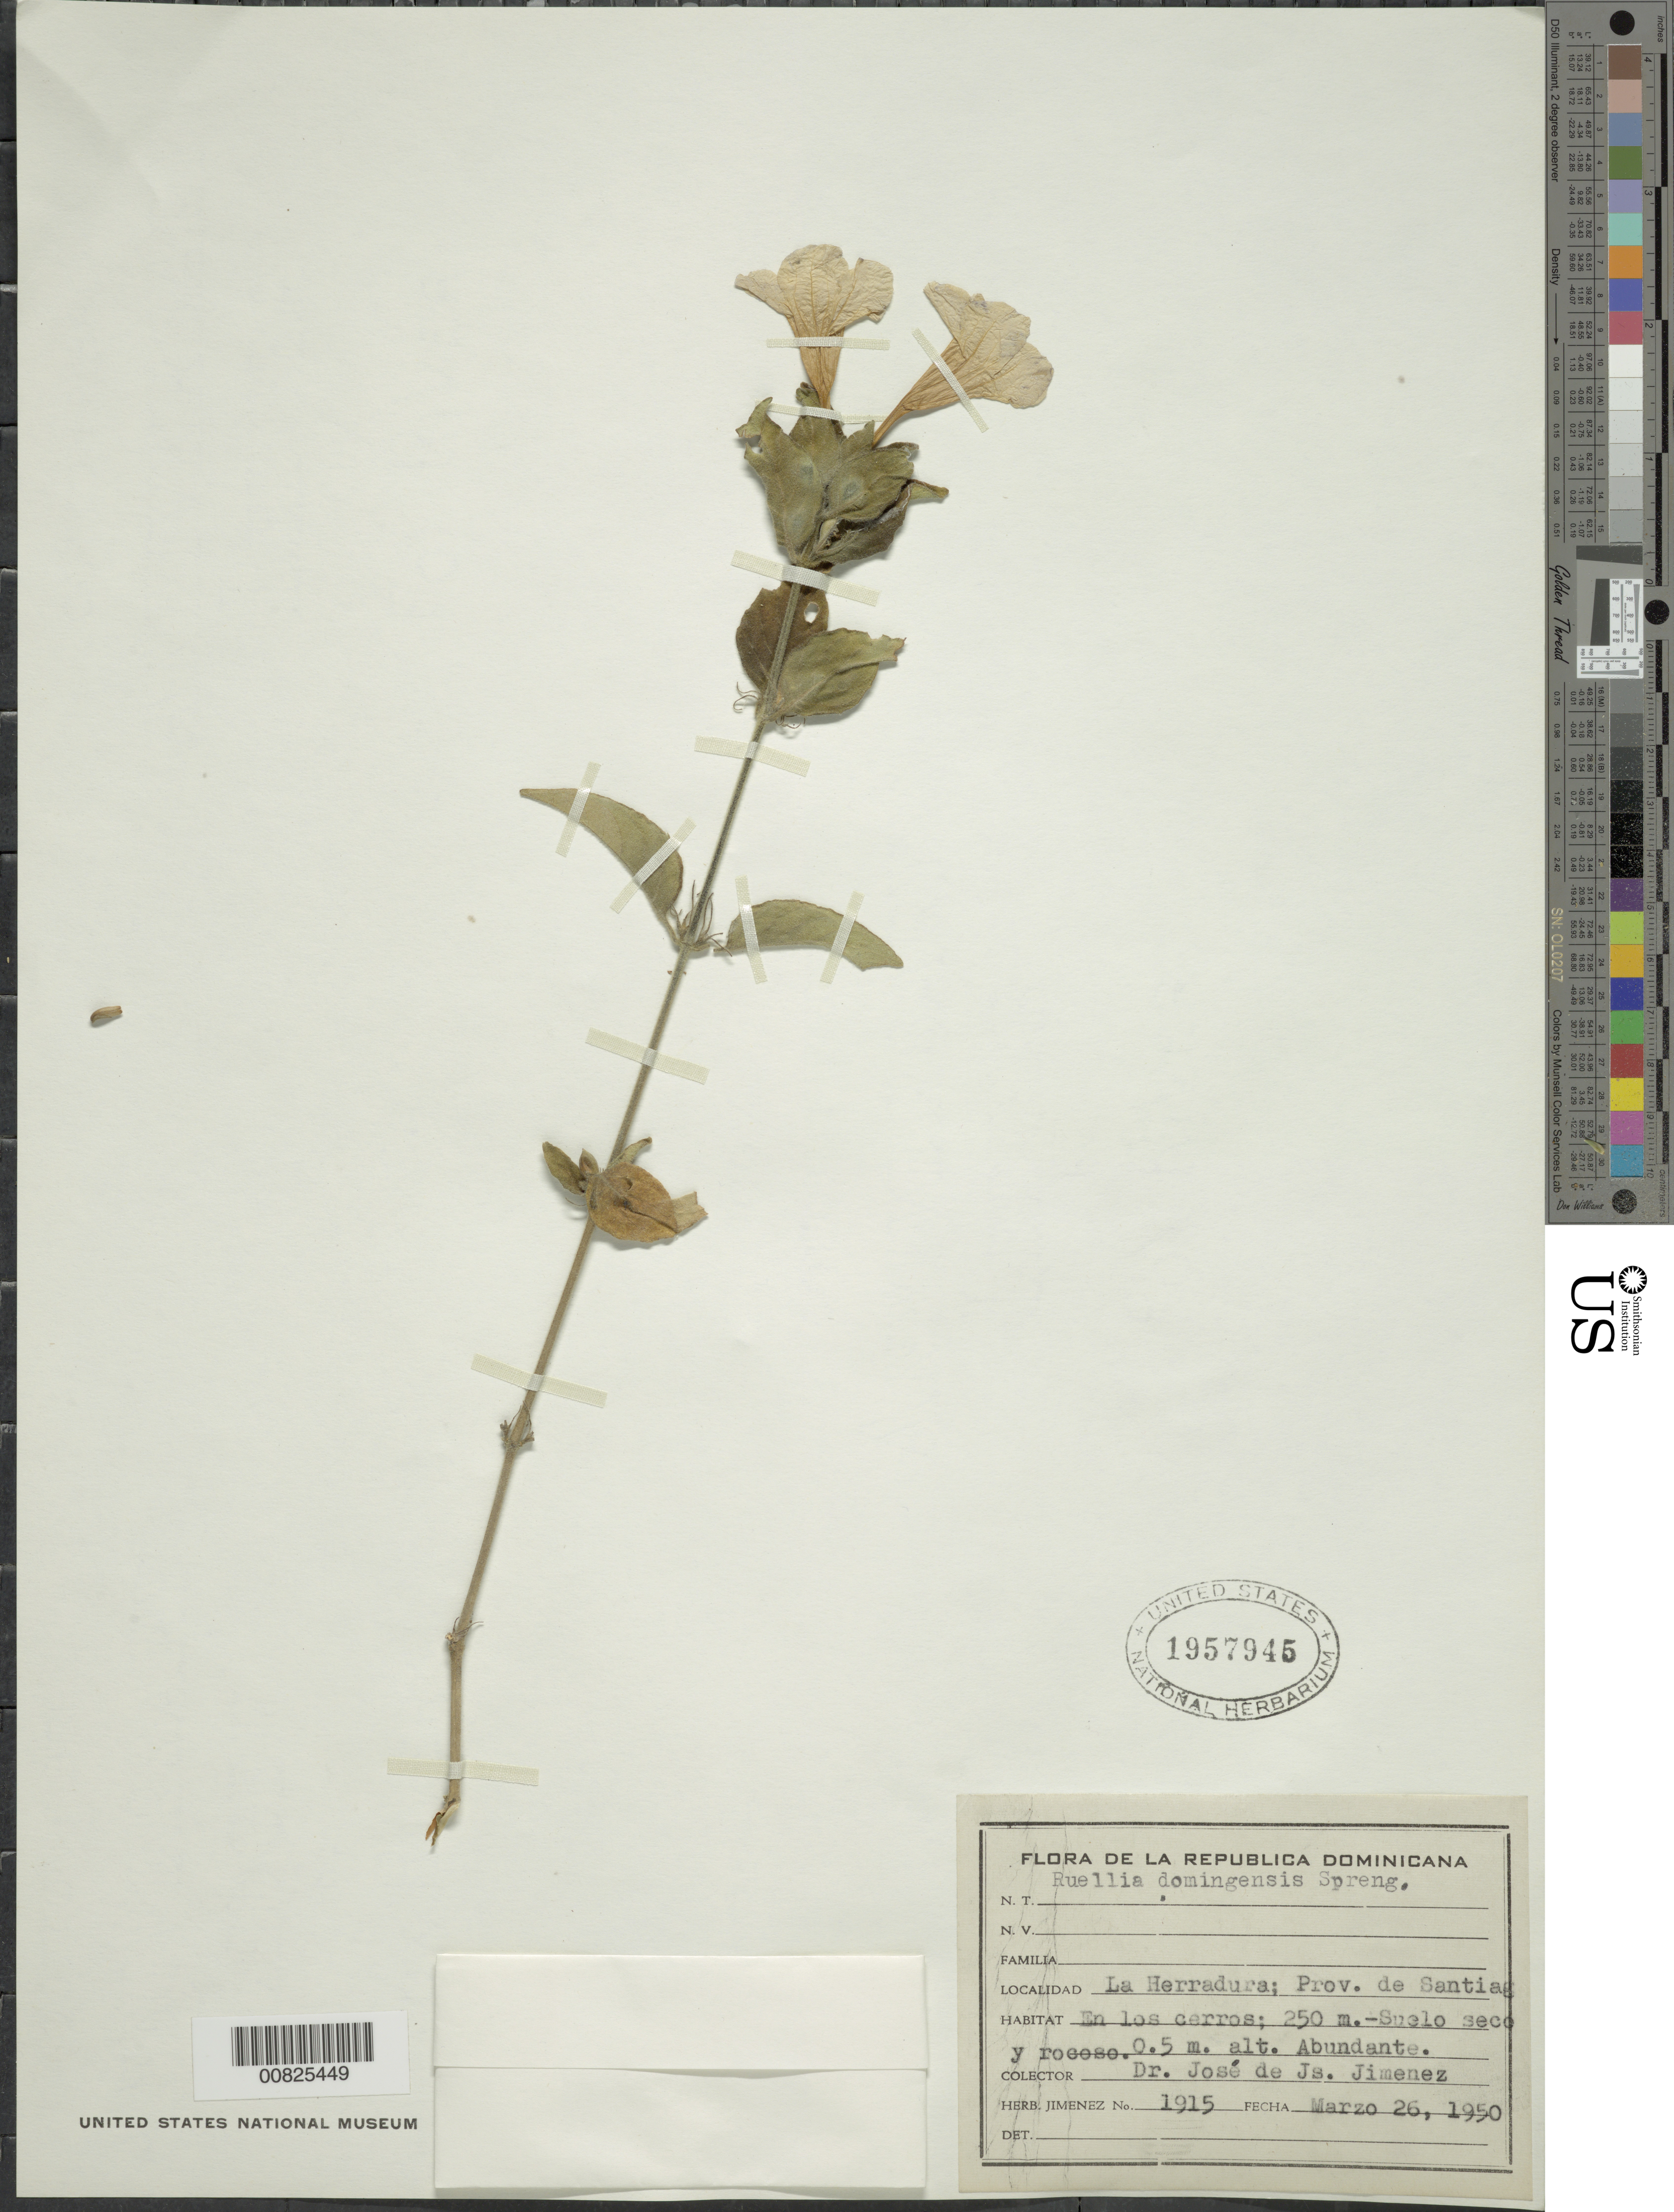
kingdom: Plantae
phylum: Tracheophyta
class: Magnoliopsida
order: Lamiales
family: Acanthaceae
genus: Ruellia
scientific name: Ruellia domingensis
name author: Spreng. ex Nees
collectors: J. J. Jiménez Almonte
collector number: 1915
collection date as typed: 26 Mar 1950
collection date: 1950-03-26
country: Dominican Republic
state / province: Santiago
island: Hispaniola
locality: La Herradura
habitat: En los cerros, suelo seco y rocoso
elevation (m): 250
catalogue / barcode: US 1957945